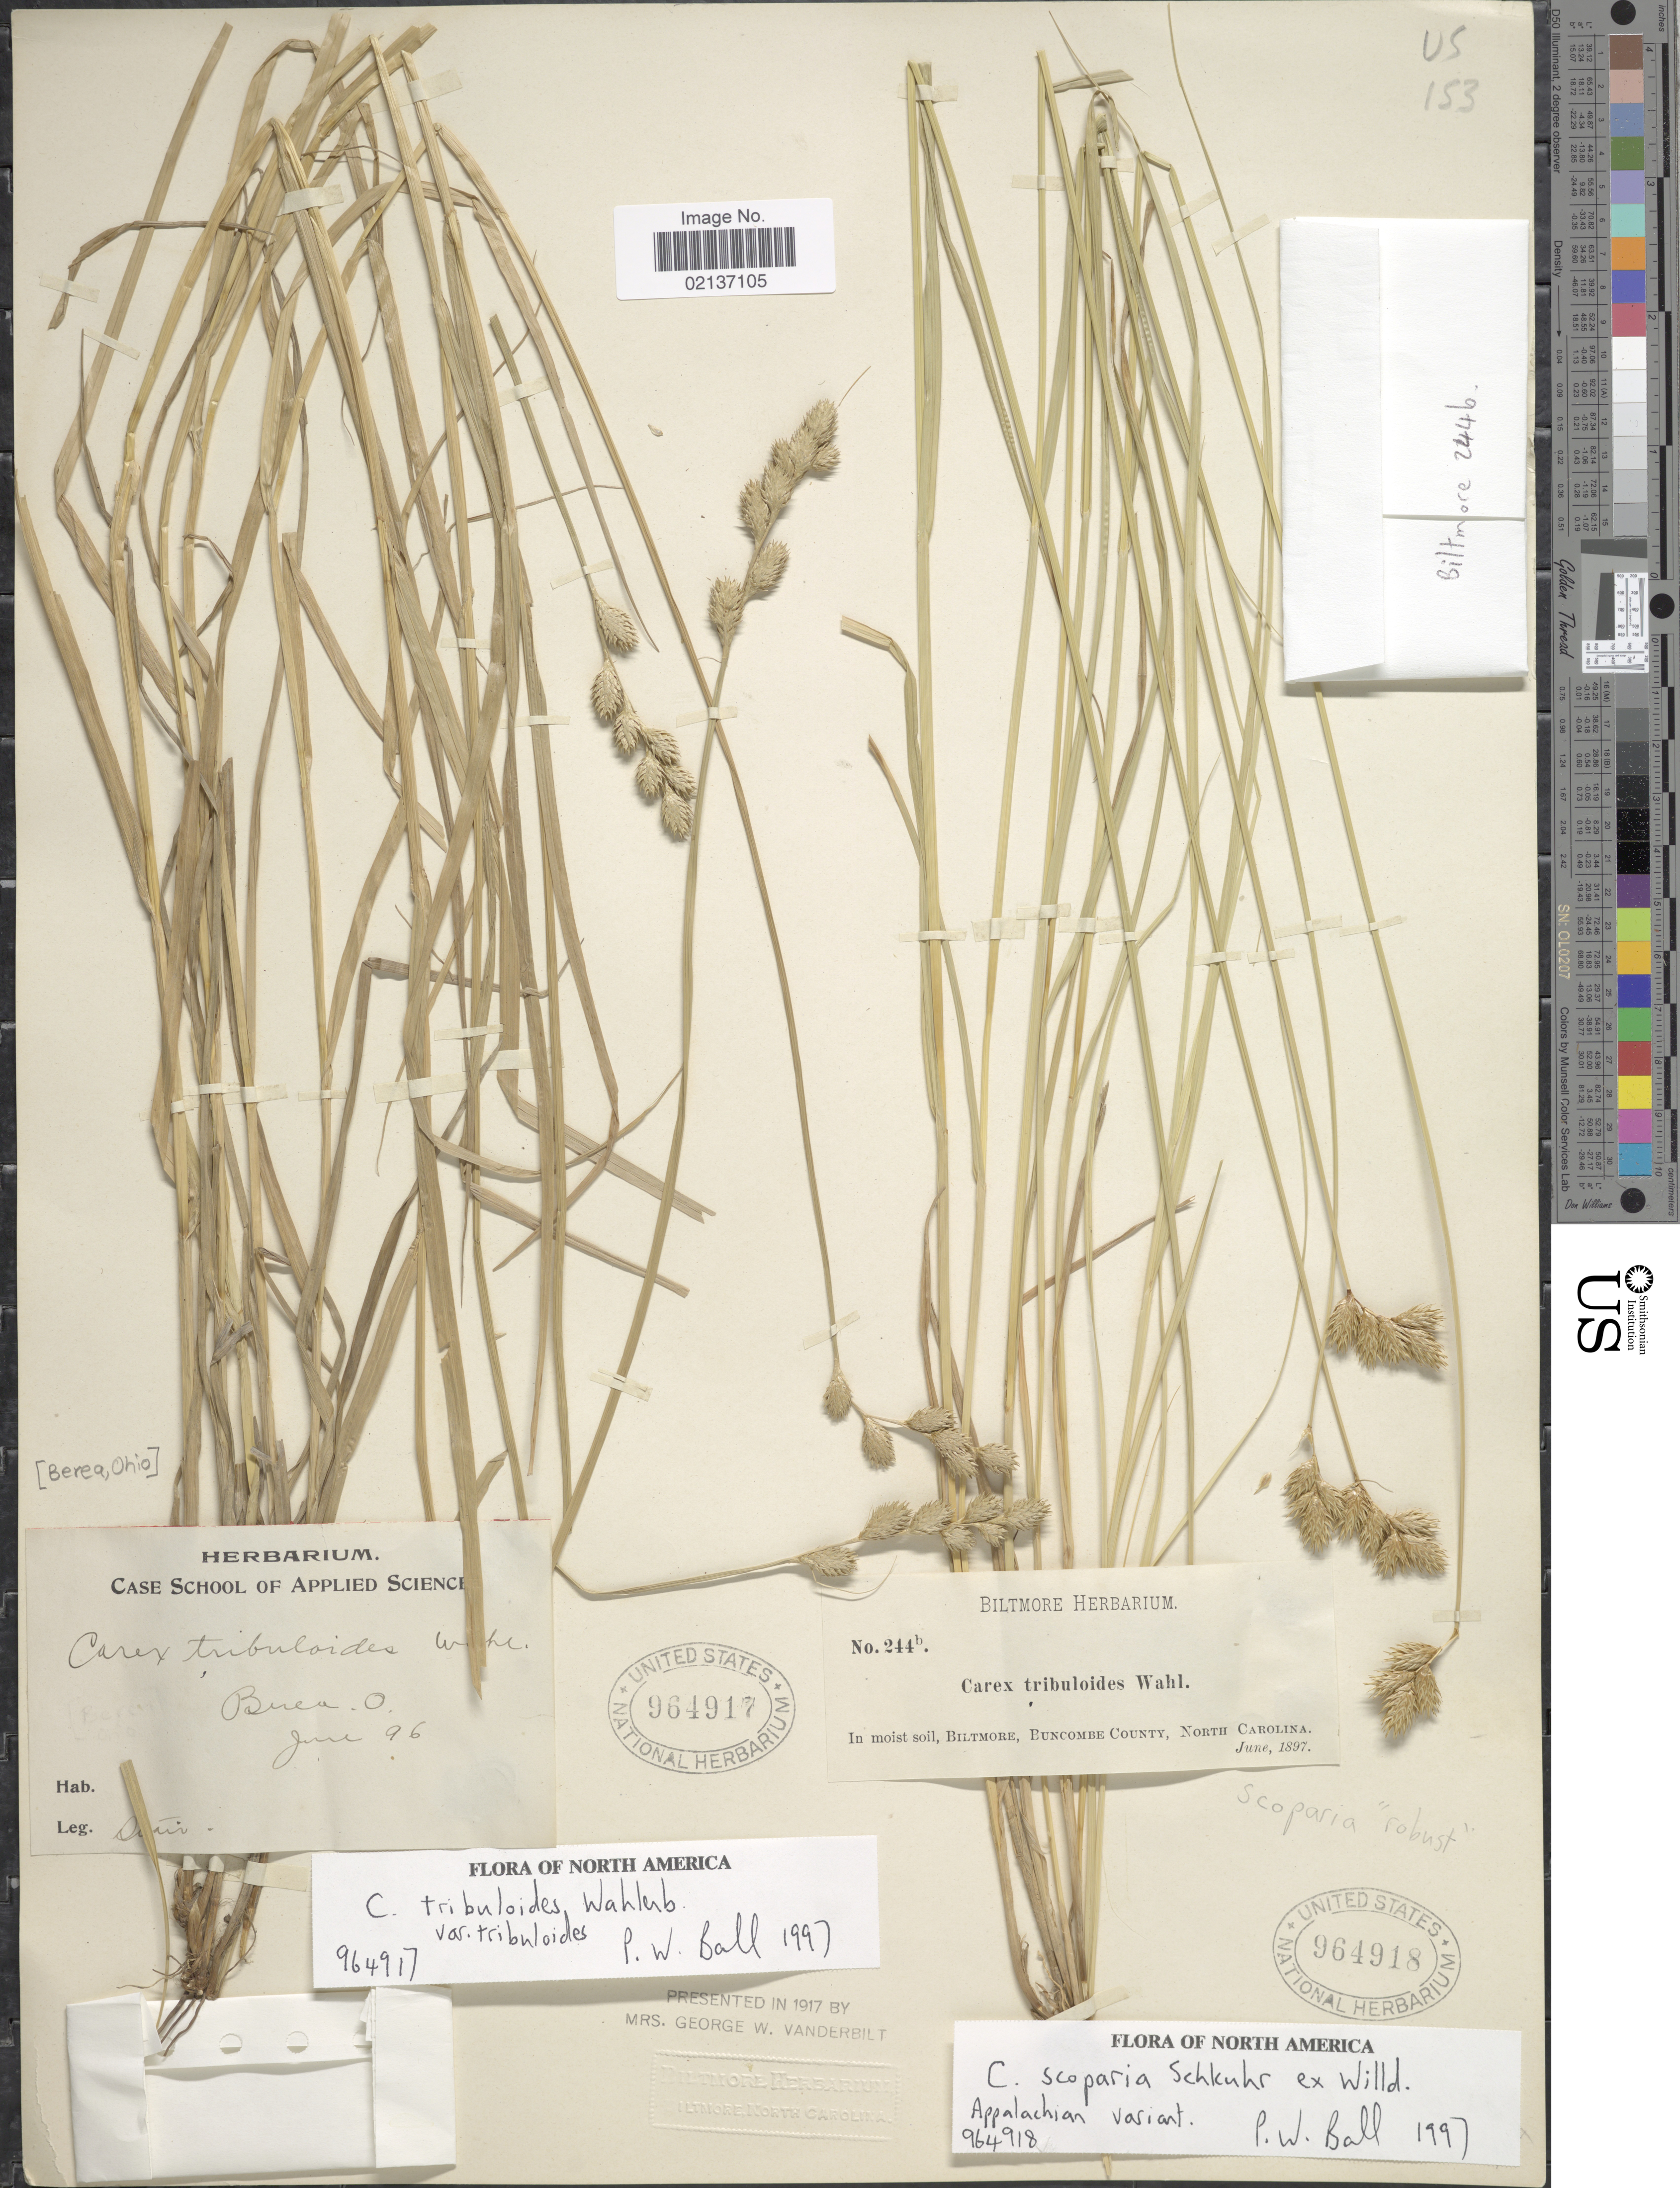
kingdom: Plantae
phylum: Tracheophyta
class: Liliopsida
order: Poales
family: Cyperaceae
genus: Carex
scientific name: Carex tribuloides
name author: Wahlenb.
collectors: Stair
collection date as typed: Transcribed d/m/y: /6/96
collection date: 1896-06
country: United States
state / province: Ohio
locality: Berea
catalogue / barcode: US 964917